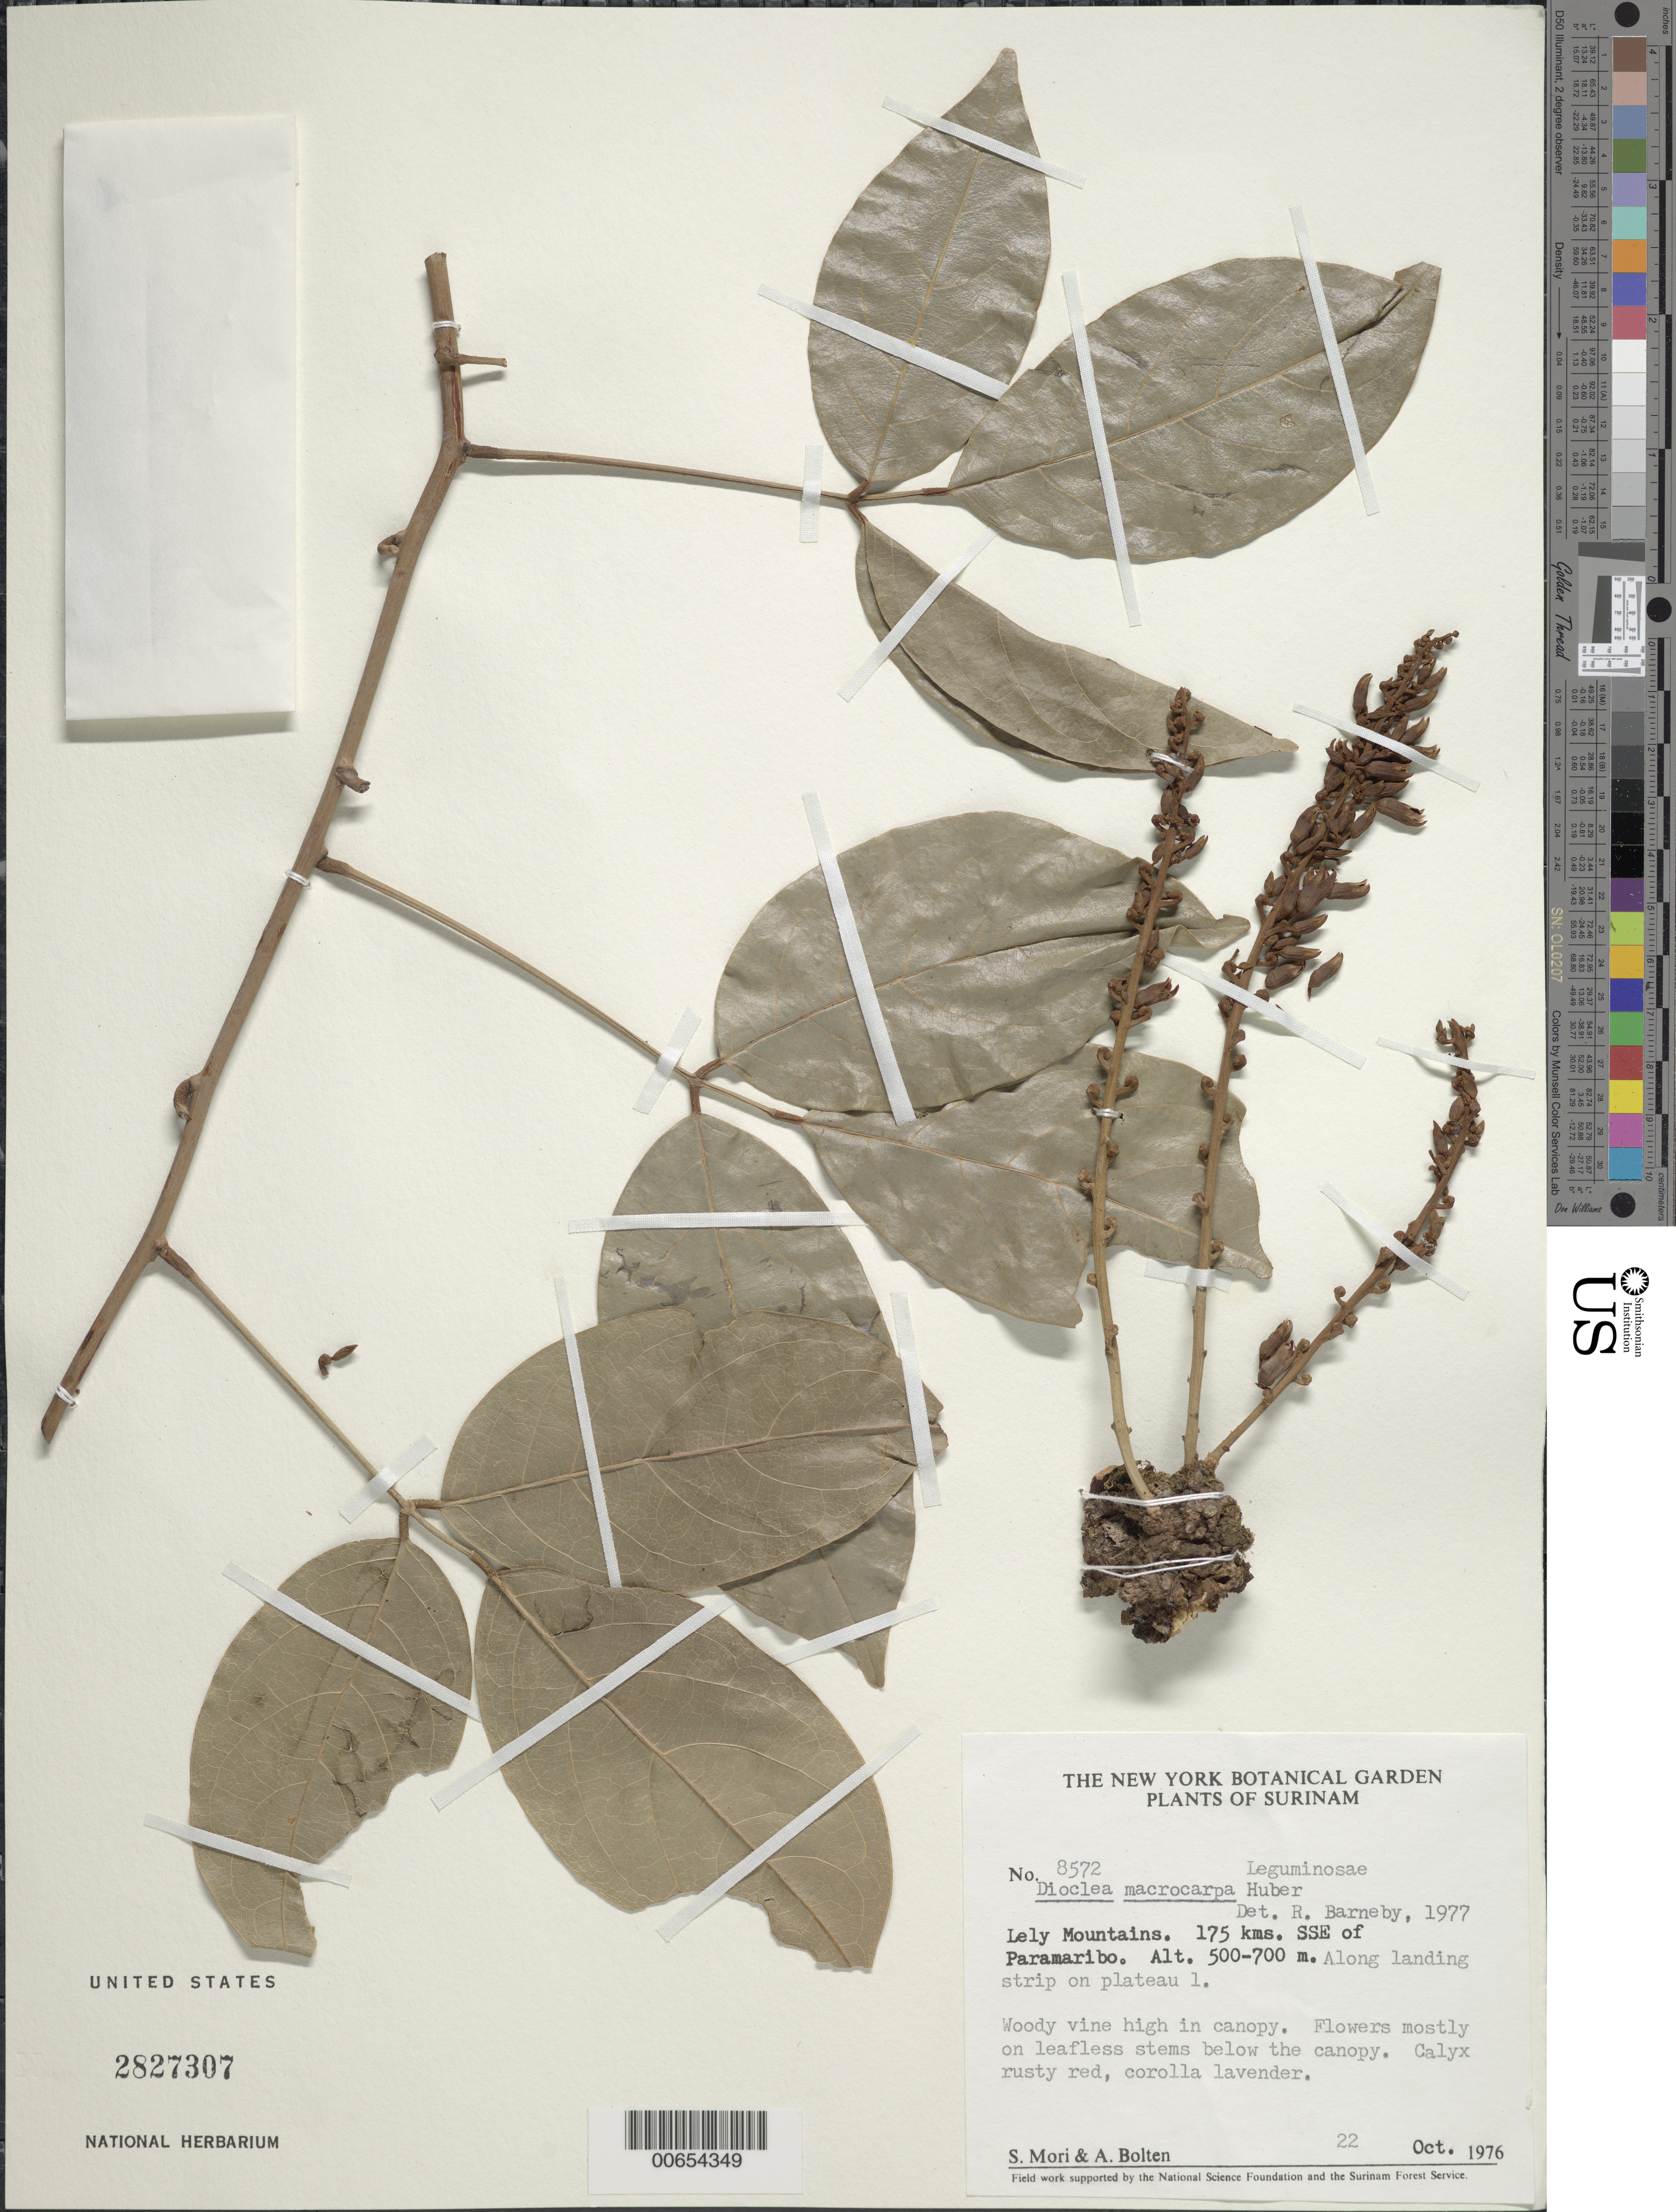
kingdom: Plantae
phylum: Tracheophyta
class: Magnoliopsida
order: Fabales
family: Fabaceae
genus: Macropsychanthus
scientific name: Macropsychanthus macrocarpus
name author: (Huber) L.P. Queiroz & Snak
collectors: S. Mori & A. Bolten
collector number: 8572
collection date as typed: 22-Oct-76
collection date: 1976-10-22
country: Suriname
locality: Lely Mts., 175 km SSE of Paramaribo, along landing strip on plateau 1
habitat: Canopy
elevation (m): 500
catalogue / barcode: US 2827307